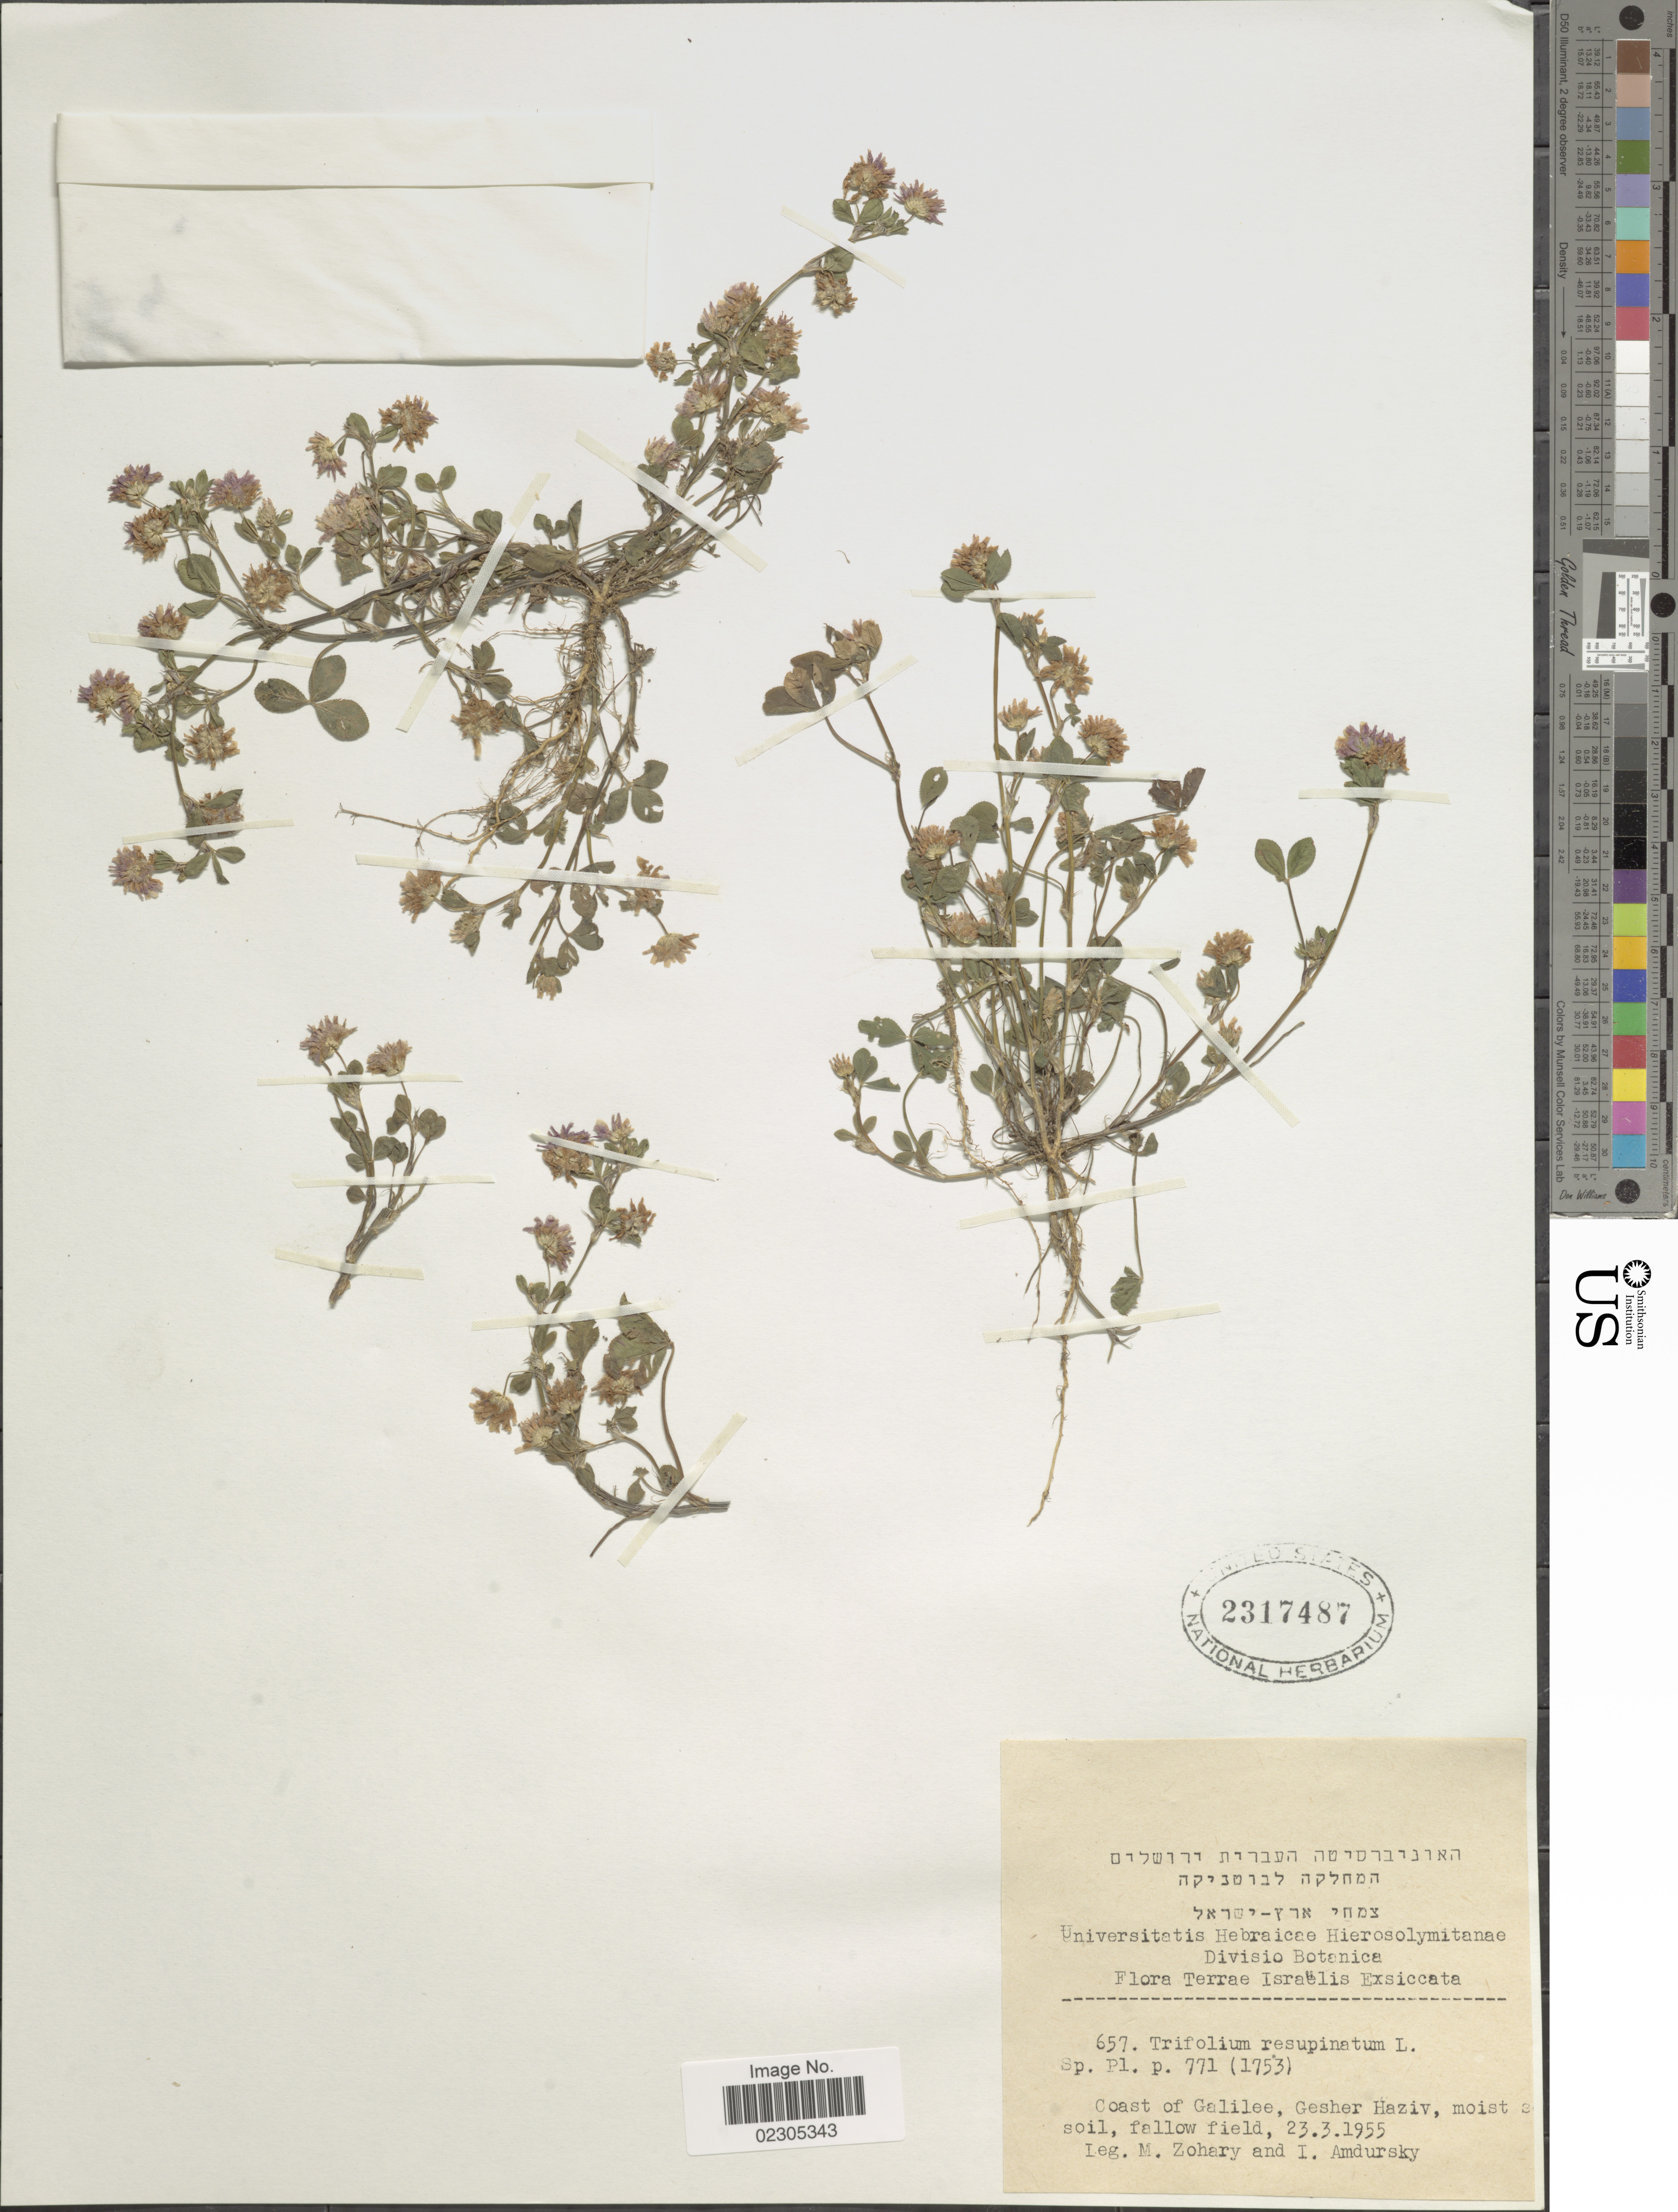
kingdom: Plantae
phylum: Tracheophyta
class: Magnoliopsida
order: Fabales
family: Fabaceae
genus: Trifolium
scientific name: Trifolium resupinatum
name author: L.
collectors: M. Zohary & I. Amdursky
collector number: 657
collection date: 1955-03-23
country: Israel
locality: Coast of Galilee, Gesher Haziv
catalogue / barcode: US 2317487